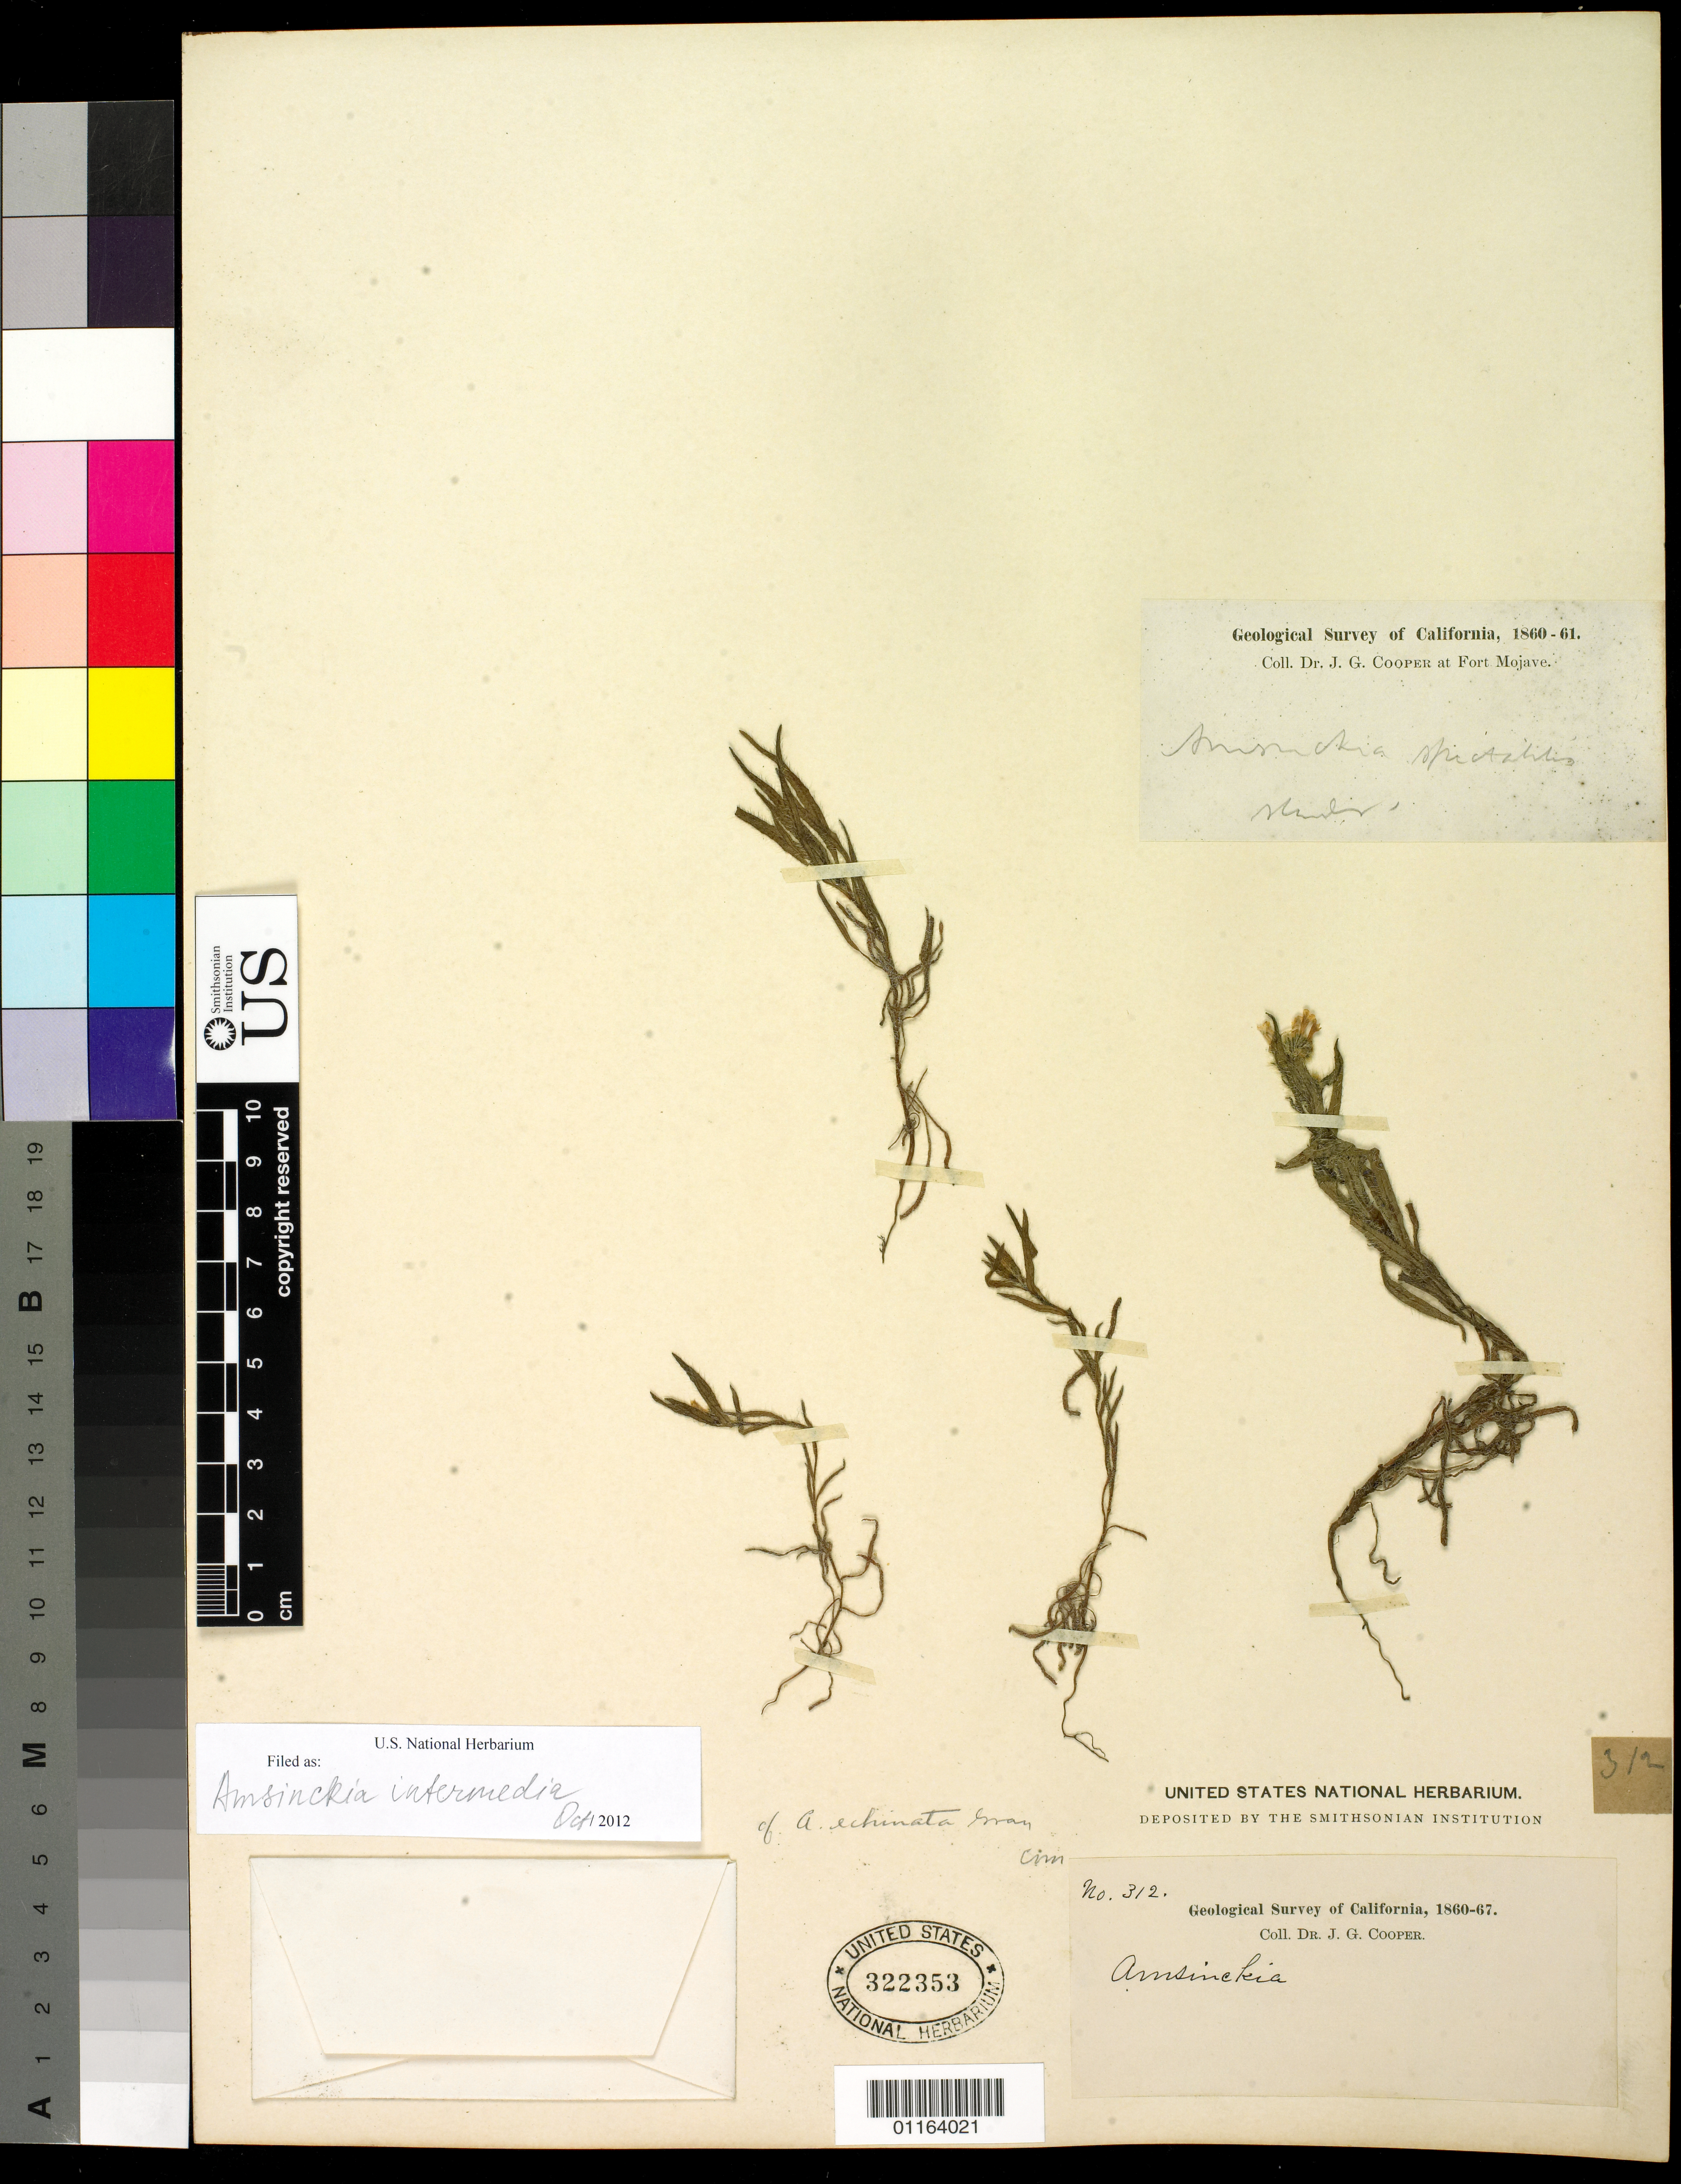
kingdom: Plantae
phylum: Tracheophyta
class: Magnoliopsida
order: Boraginales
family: Boraginaceae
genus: Amsinckia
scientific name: Amsinckia intermedia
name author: Fisch. & C.A. Mey.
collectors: J. G. Cooper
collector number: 312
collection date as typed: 1860 to -- --- 1867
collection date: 1860/1867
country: United States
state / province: California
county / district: San Bernardino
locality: Fort Mojave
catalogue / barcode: US 322353